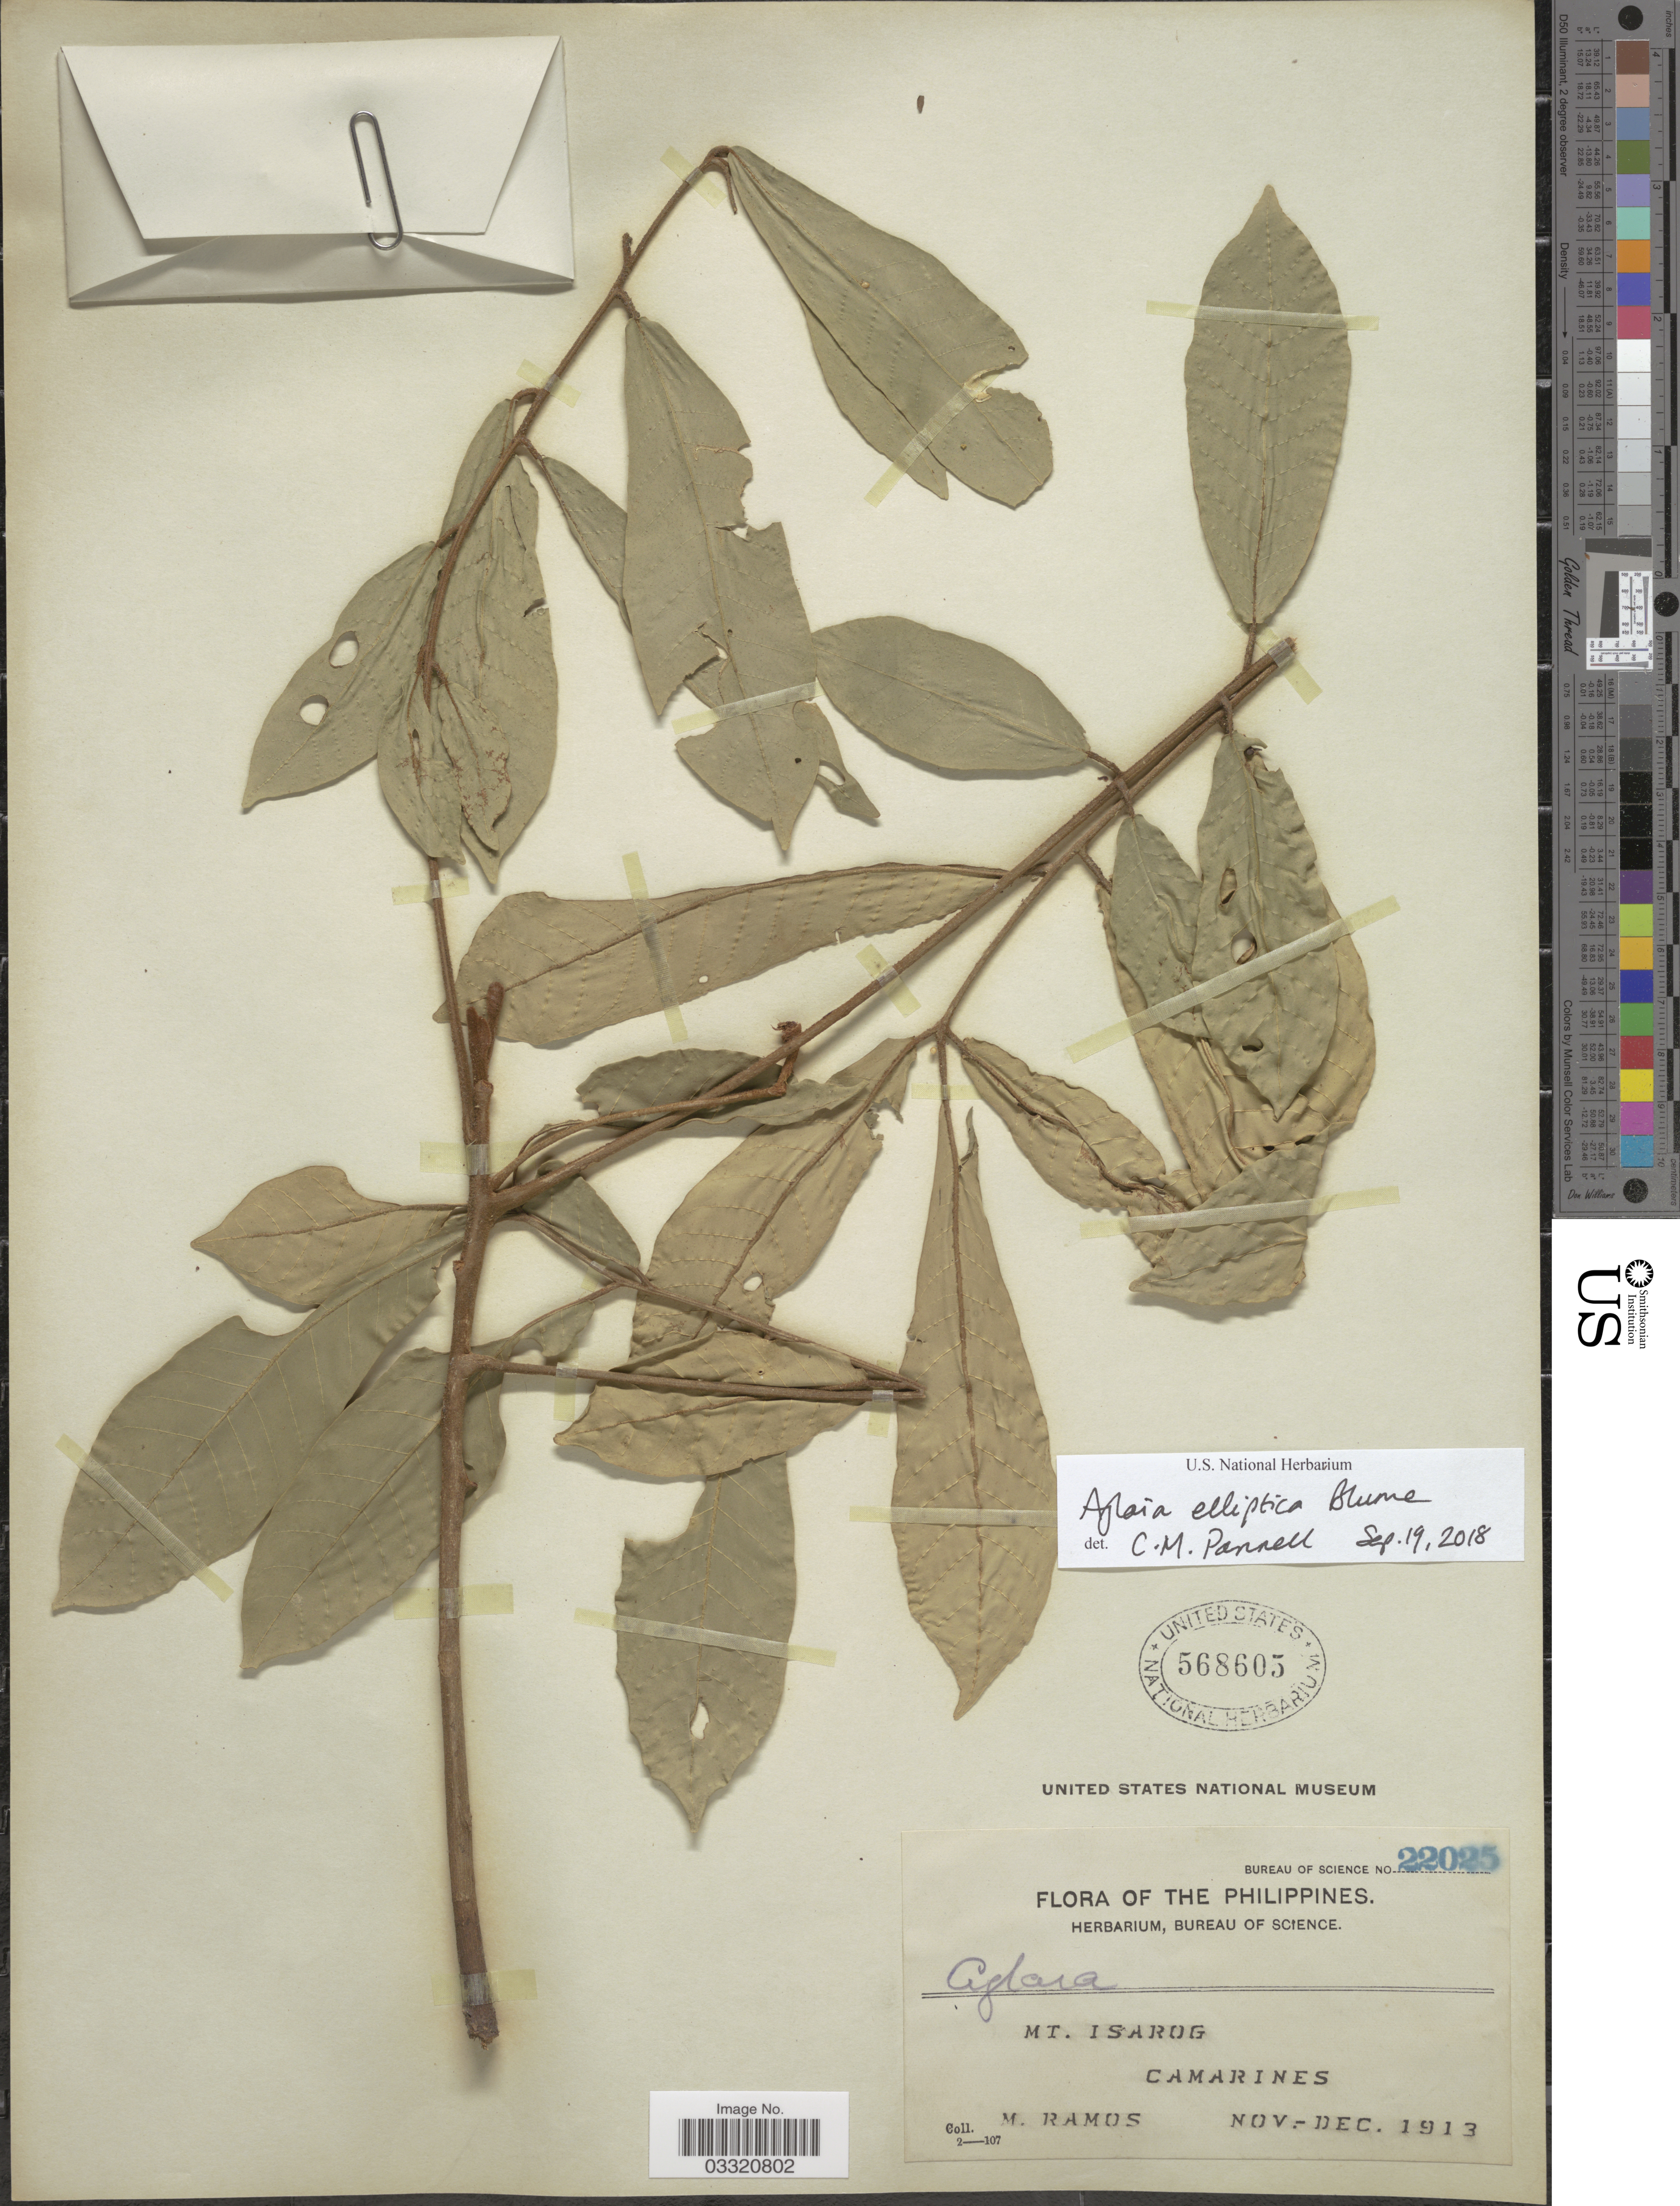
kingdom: Plantae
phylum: Tracheophyta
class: Magnoliopsida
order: Sapindales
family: Meliaceae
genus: Aglaia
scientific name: Aglaia elliptica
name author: Blume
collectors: M. Ramos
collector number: Bureau of Science 22025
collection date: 1913-11/1913-12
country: Philippines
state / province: Bicol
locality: Mt. Isarog, Camarines.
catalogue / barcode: US 568605